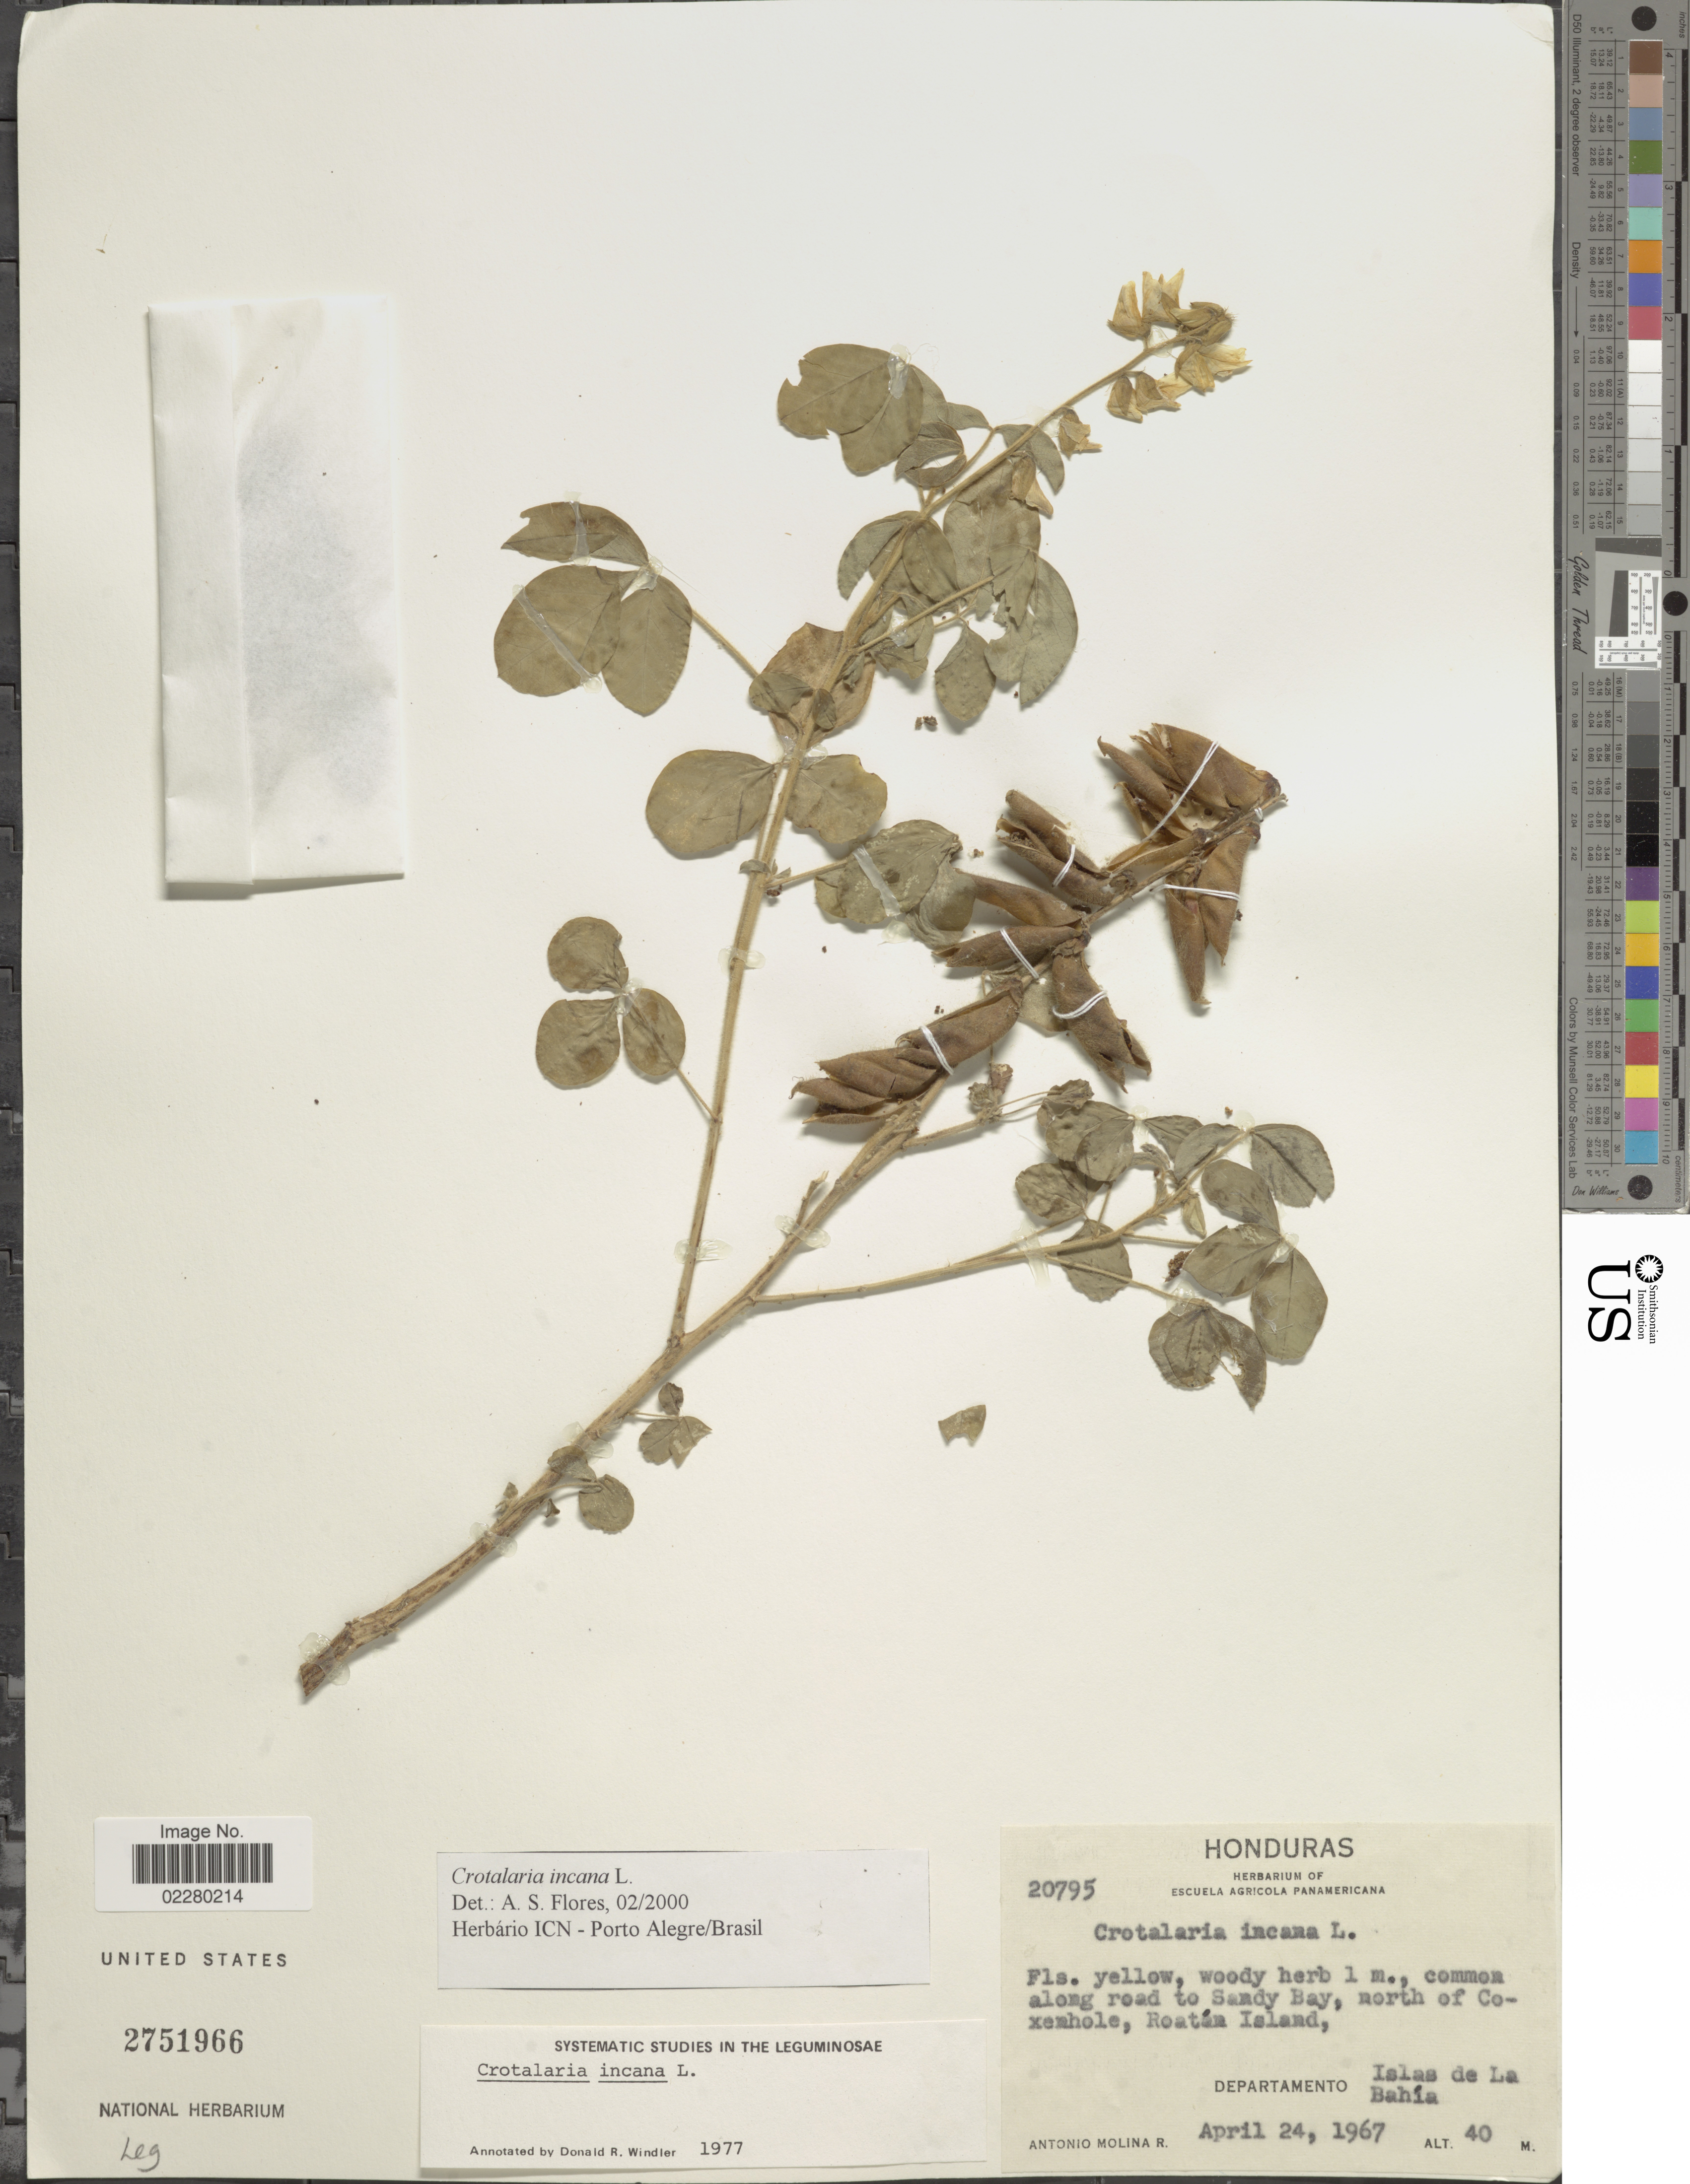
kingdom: Plantae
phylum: Tracheophyta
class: Magnoliopsida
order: Fabales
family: Fabaceae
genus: Crotalaria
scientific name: Crotalaria incana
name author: L.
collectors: A. Molina R.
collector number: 20795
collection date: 1967-04-24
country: Honduras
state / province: Islas de la Bahía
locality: Common along road to Sandy Bay, north of Coxemhole, Roatán Island, Departamento Islas de La Bahía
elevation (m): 40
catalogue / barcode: US 2751966